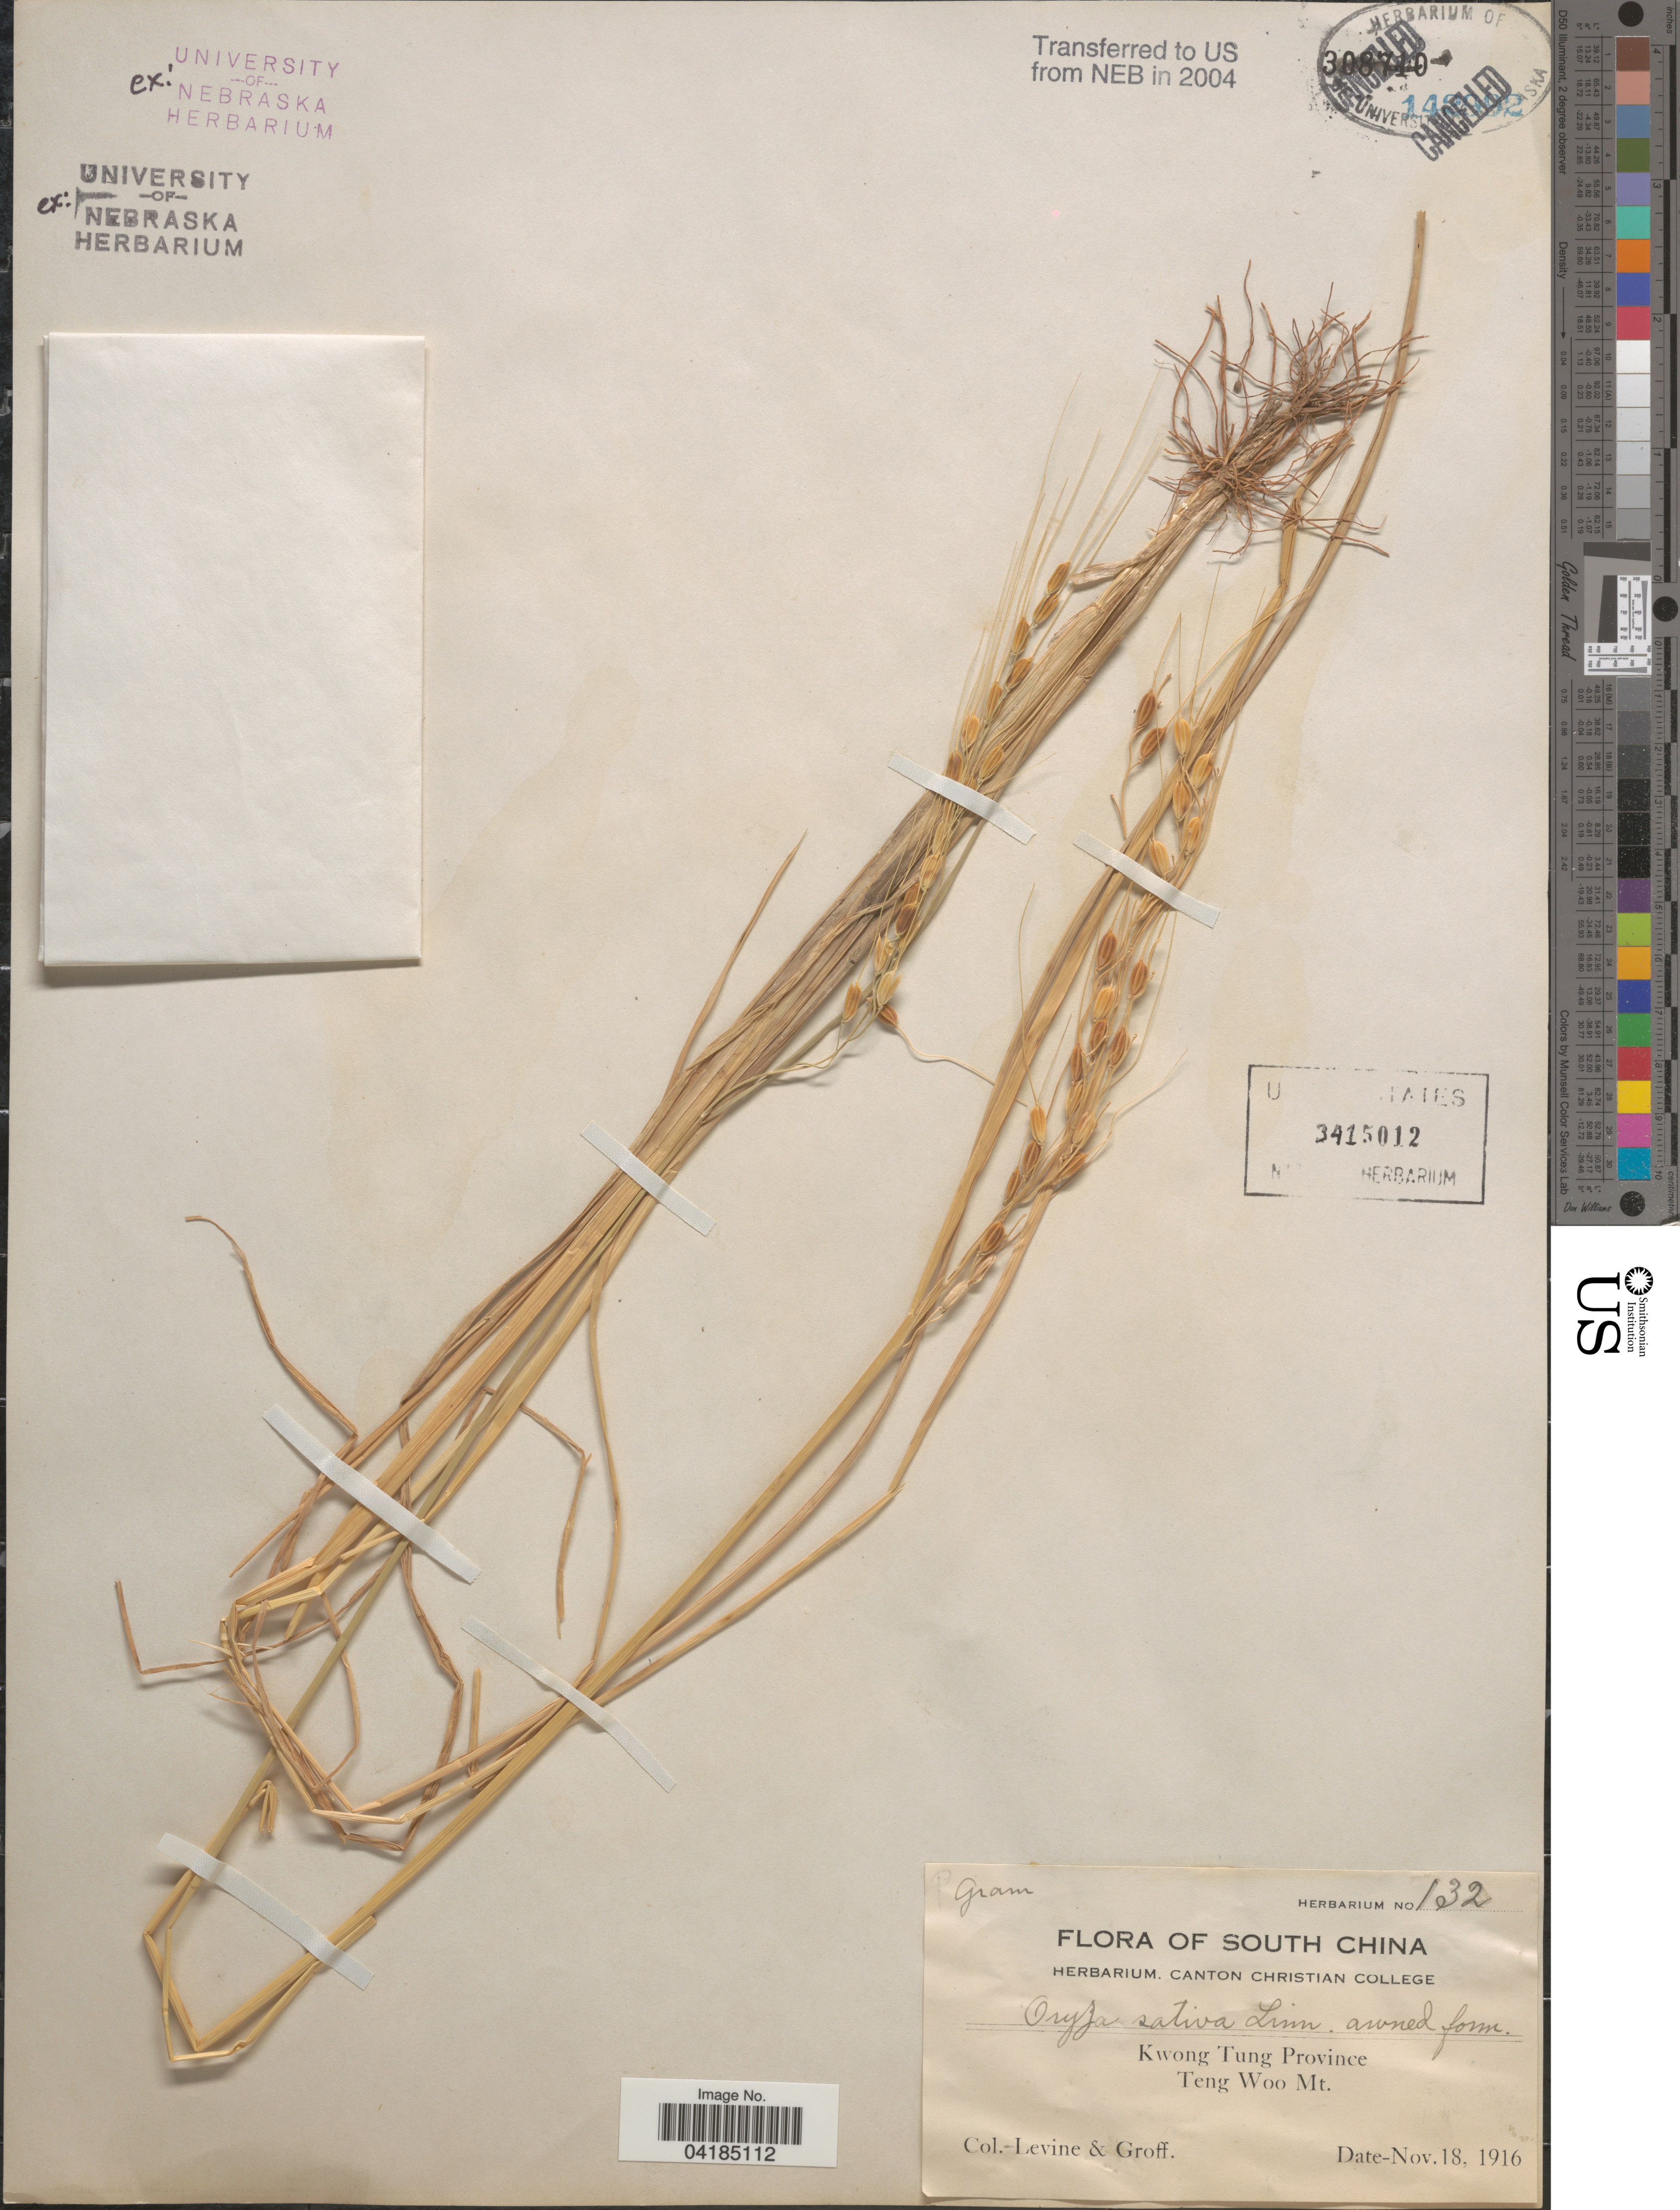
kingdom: Plantae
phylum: Tracheophyta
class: Liliopsida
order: Poales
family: Poaceae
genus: Oryza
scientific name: Oryza sativa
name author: L.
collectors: -. Levine & -- Groff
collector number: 132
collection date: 1916-11-18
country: China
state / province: Guangdong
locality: South China. Kwong Tung Province. Teng Woo Mt.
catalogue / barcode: US 3415012